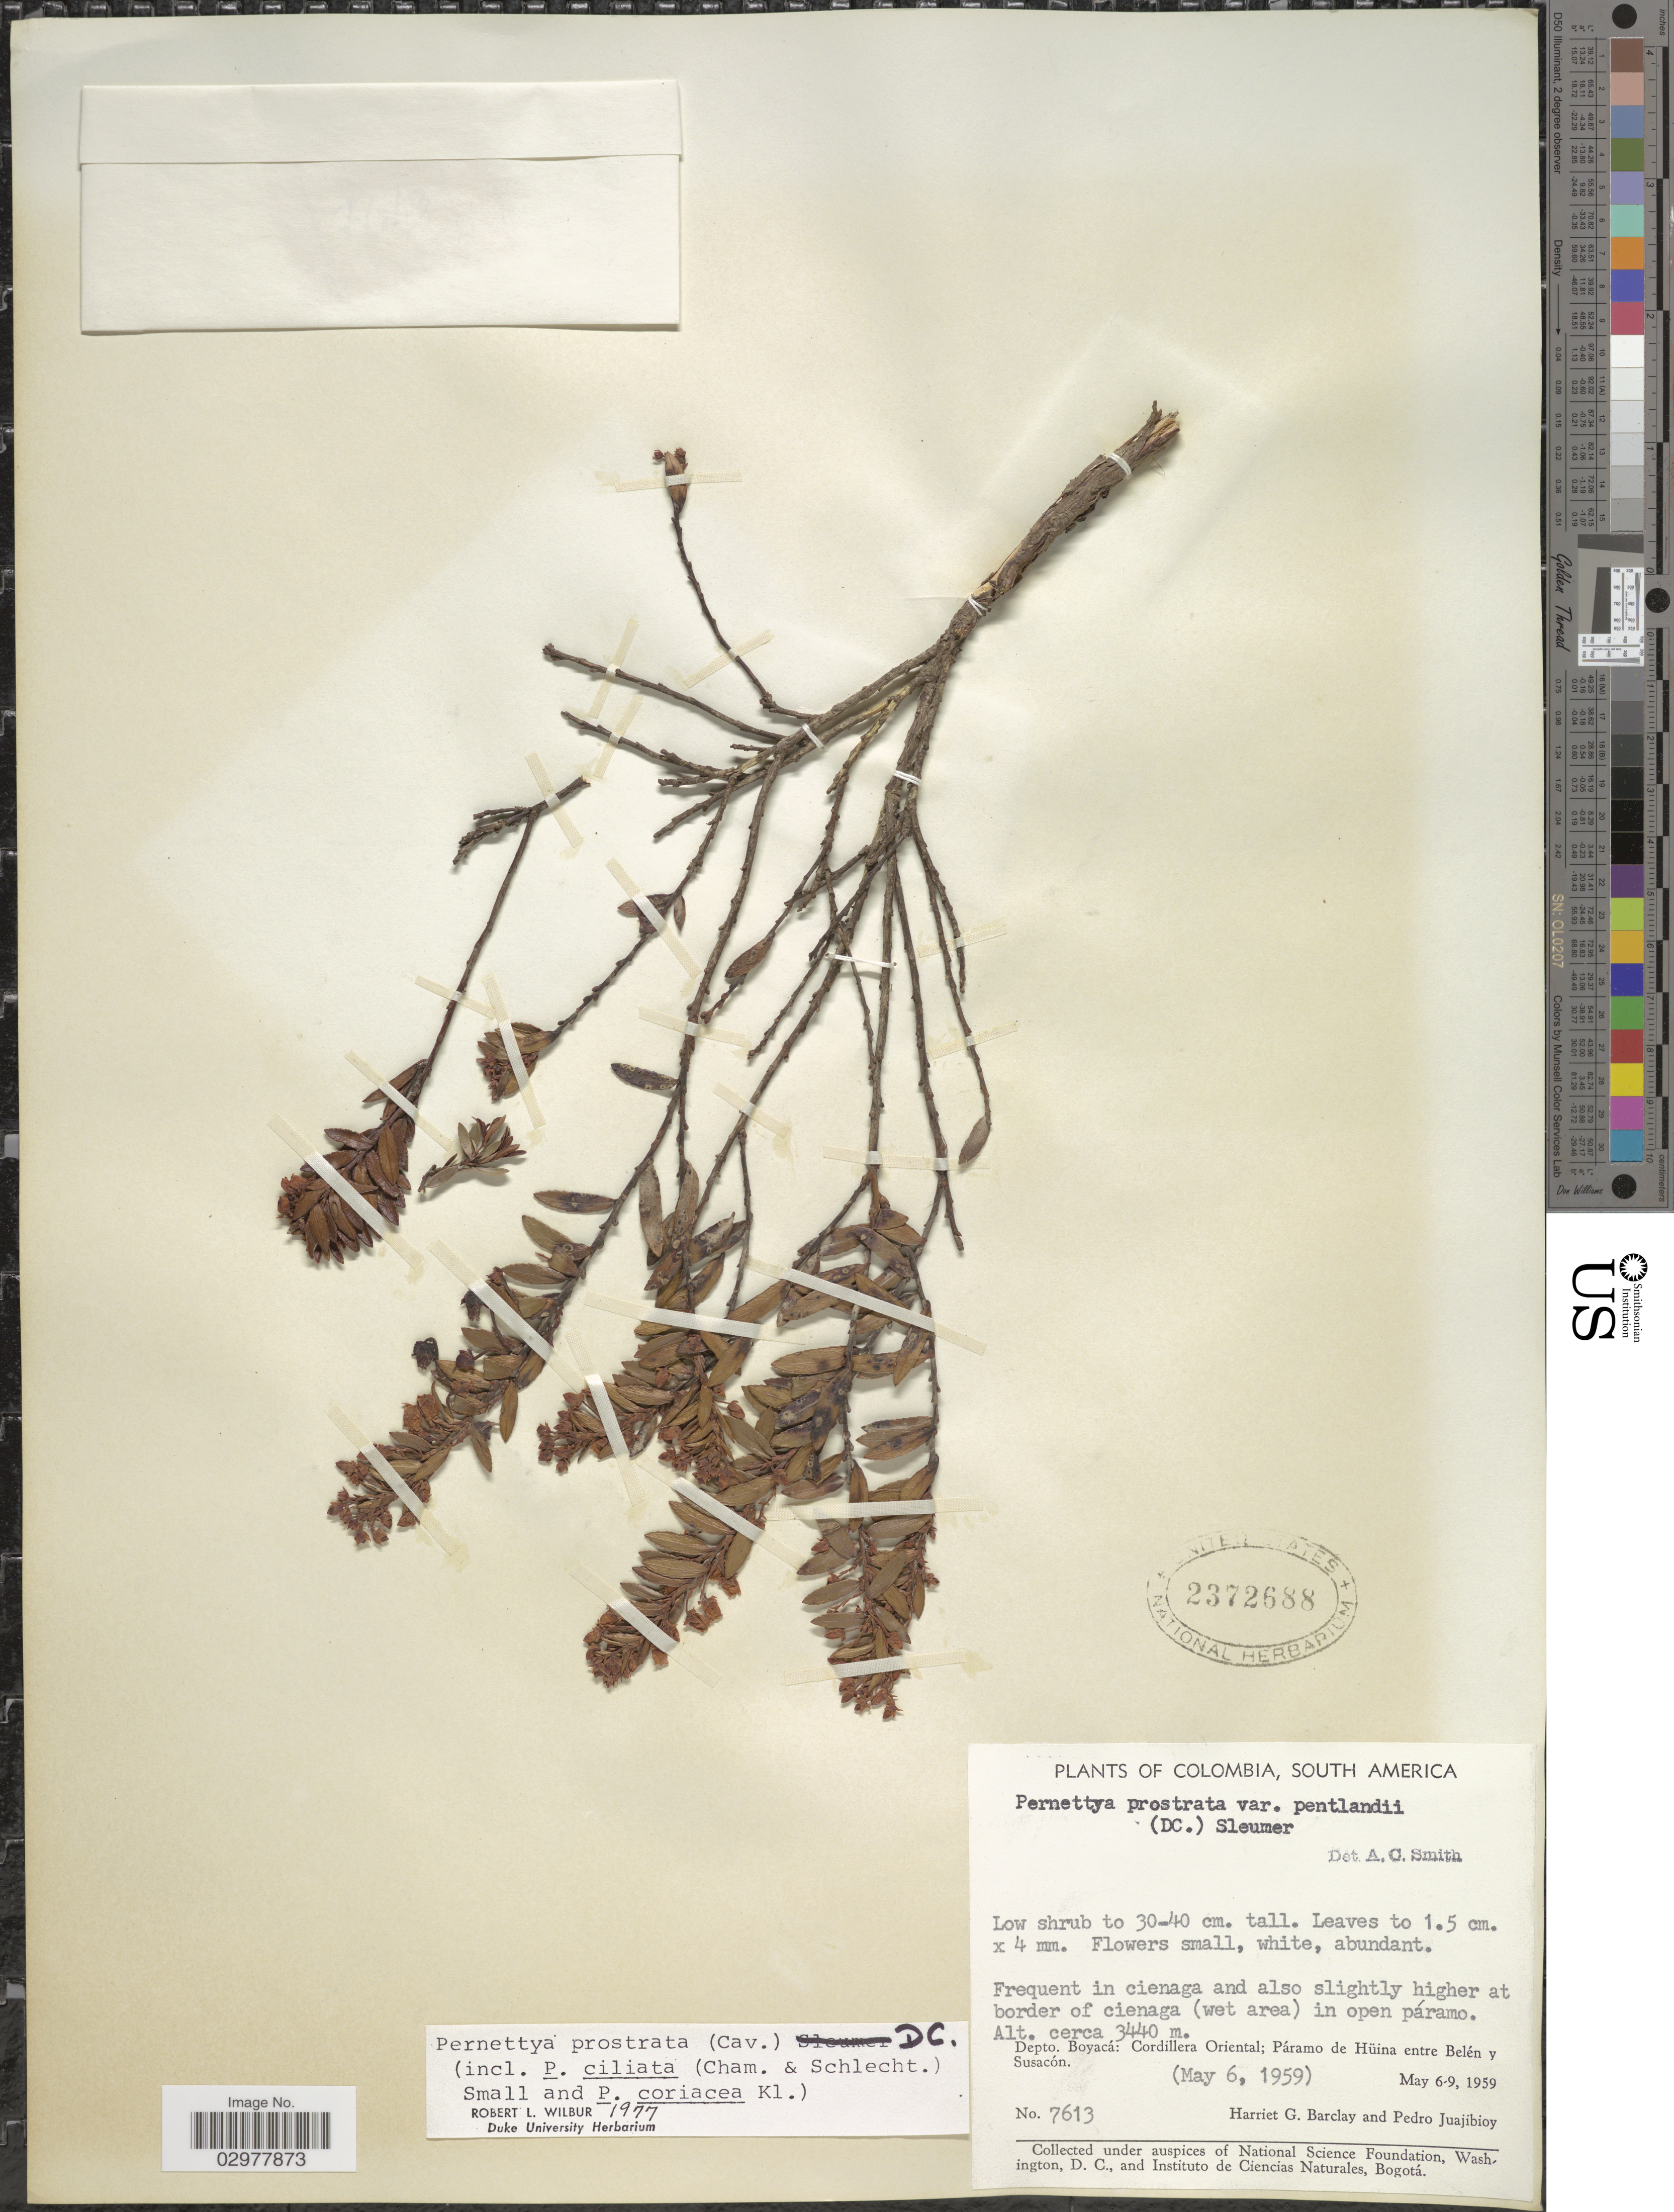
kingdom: Plantae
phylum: Tracheophyta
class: Magnoliopsida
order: Ericales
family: Ericaceae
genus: Pernettya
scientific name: Pernettya prostrata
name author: (Cav.) DC.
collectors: H. G. Barclay & P. Juajibioy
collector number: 7613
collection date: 1959-05-06/1959-05-09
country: Colombia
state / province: Boyacá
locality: Depto. Boyacá: Cordillera Oriental; Páramo de Hüiina entre Belén y Susacón.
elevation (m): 3440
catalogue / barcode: US 2372688